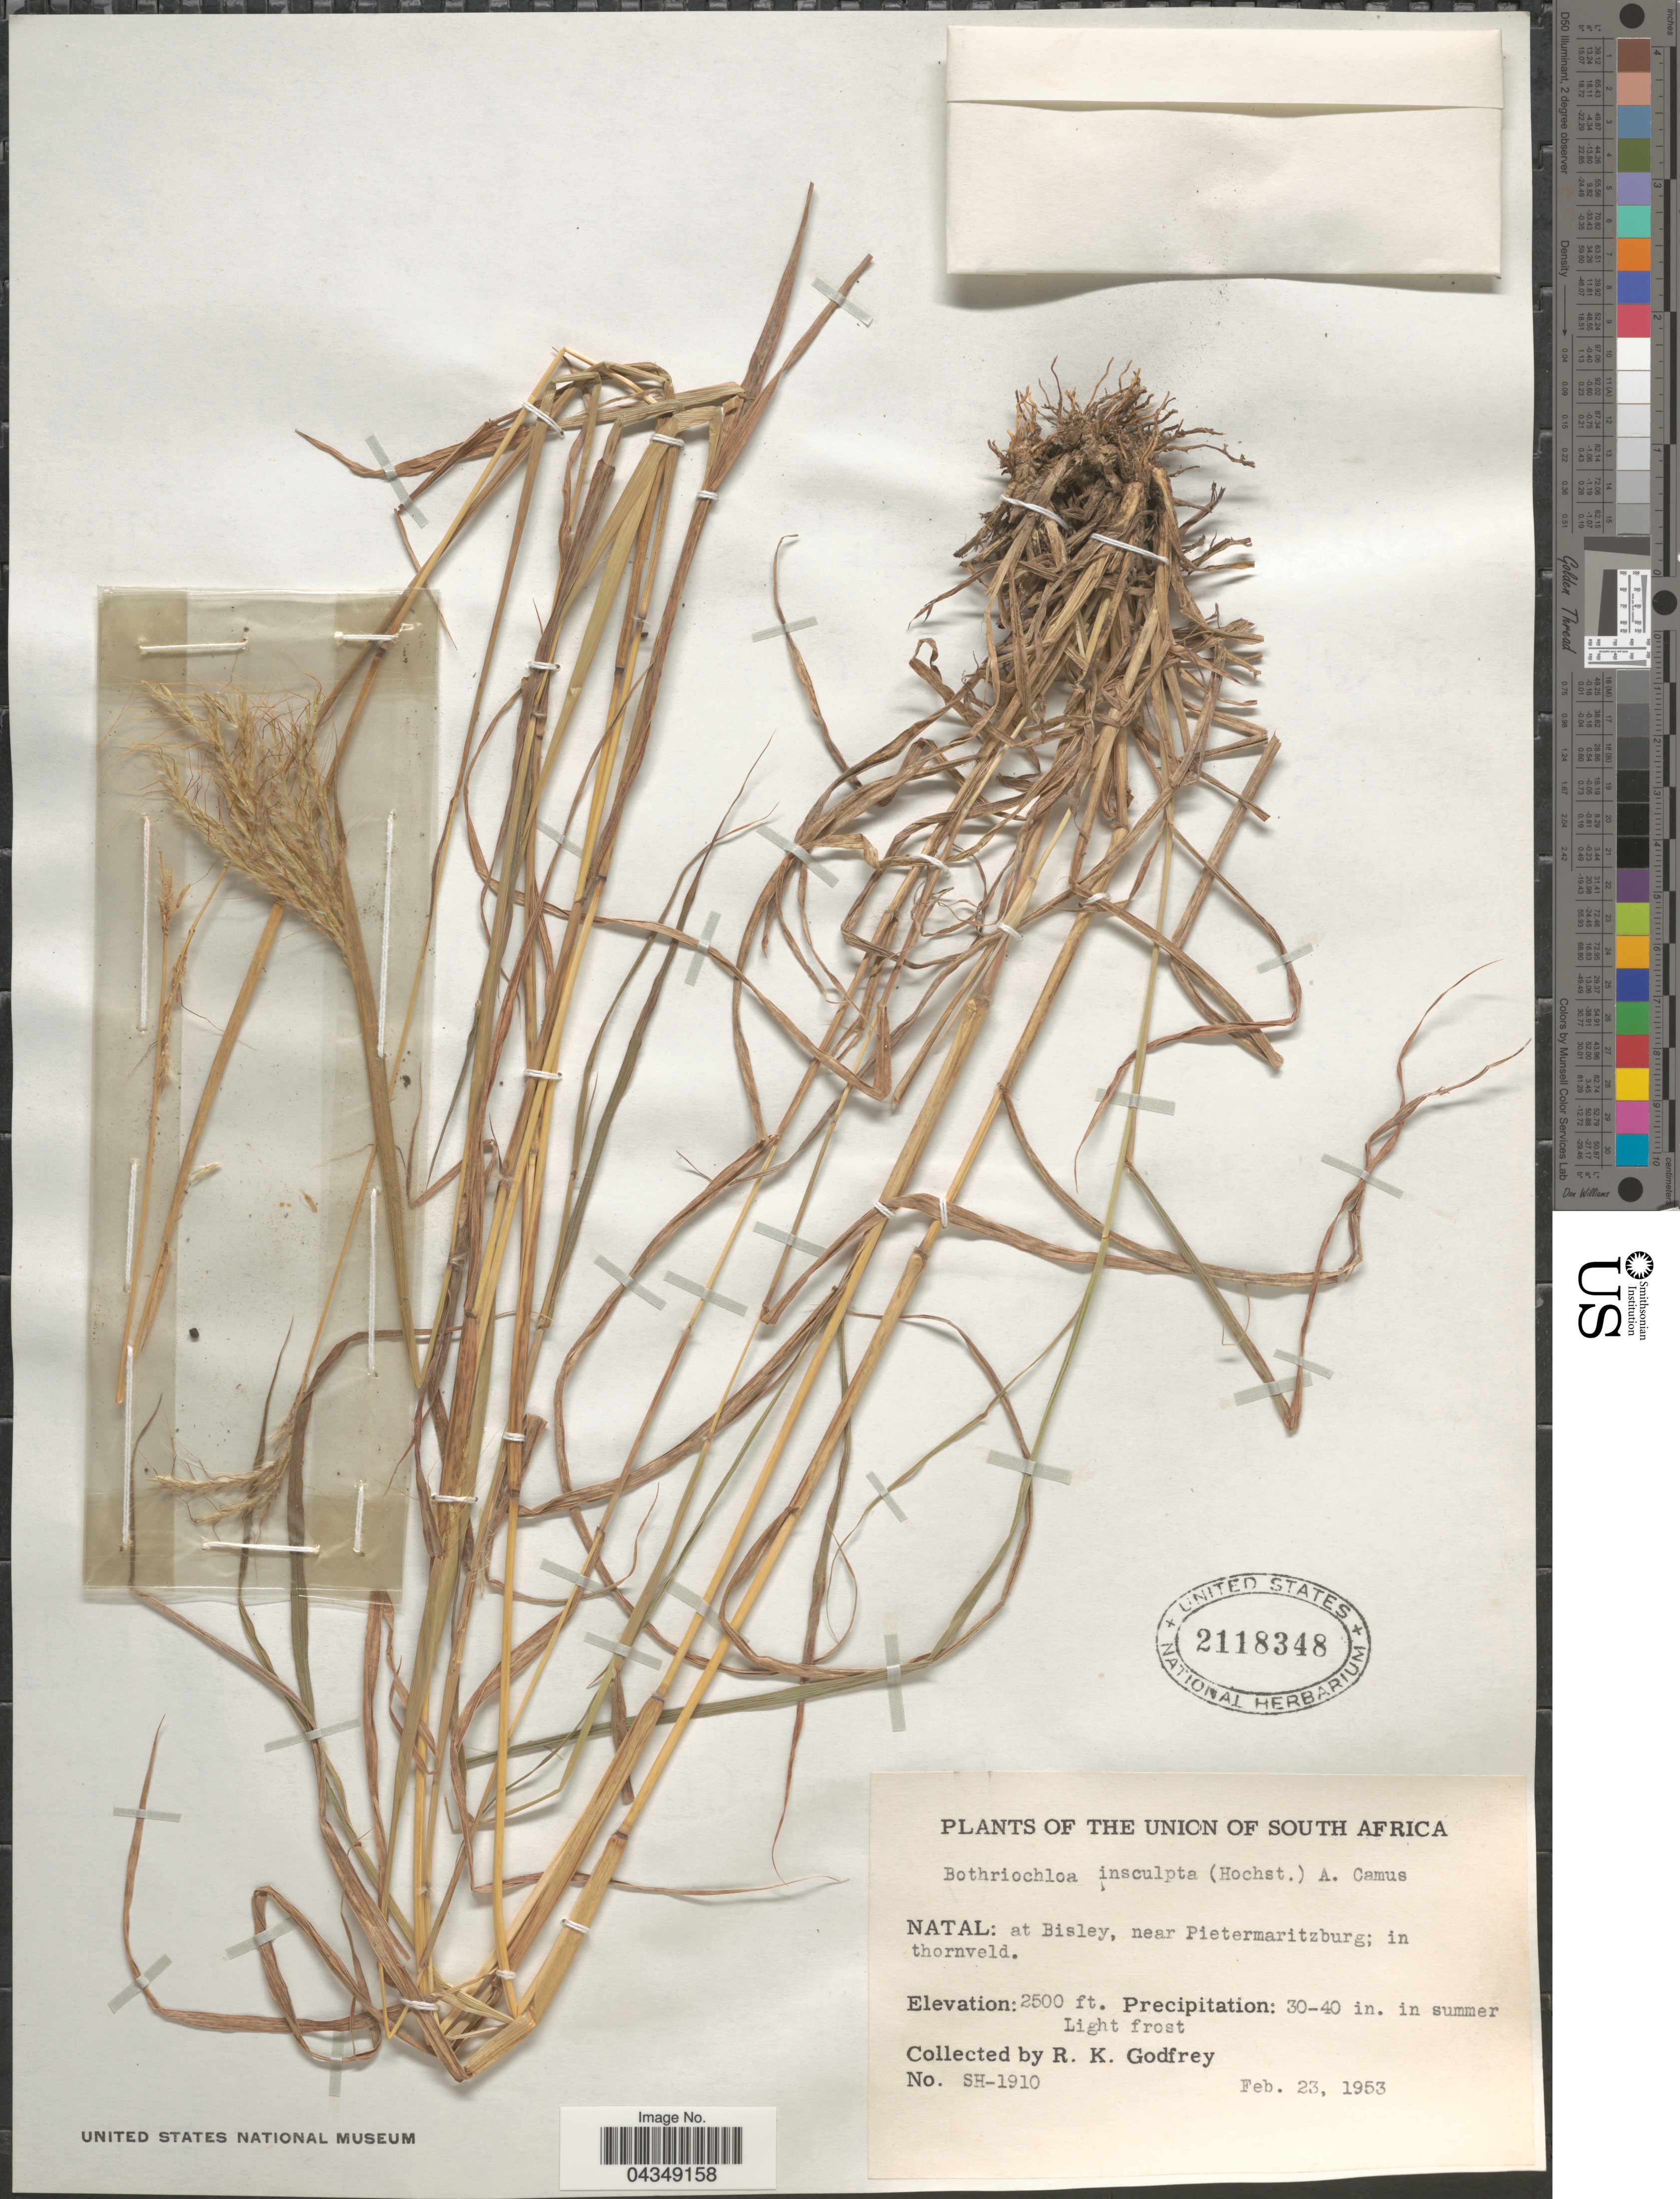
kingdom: Plantae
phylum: Tracheophyta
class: Liliopsida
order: Poales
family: Poaceae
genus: Bothriochloa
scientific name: Bothriochloa insculpta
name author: (Hochst. ex A. Rich.) A. Camus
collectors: R. K. Godfrey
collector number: SH-1910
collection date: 1953-02-23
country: South Africa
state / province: KwaZulu-Natal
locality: The Union of South Africa. Natal: at Bisley, near Pietermaritzburg; in thornveld.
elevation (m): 762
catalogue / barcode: US 2118348